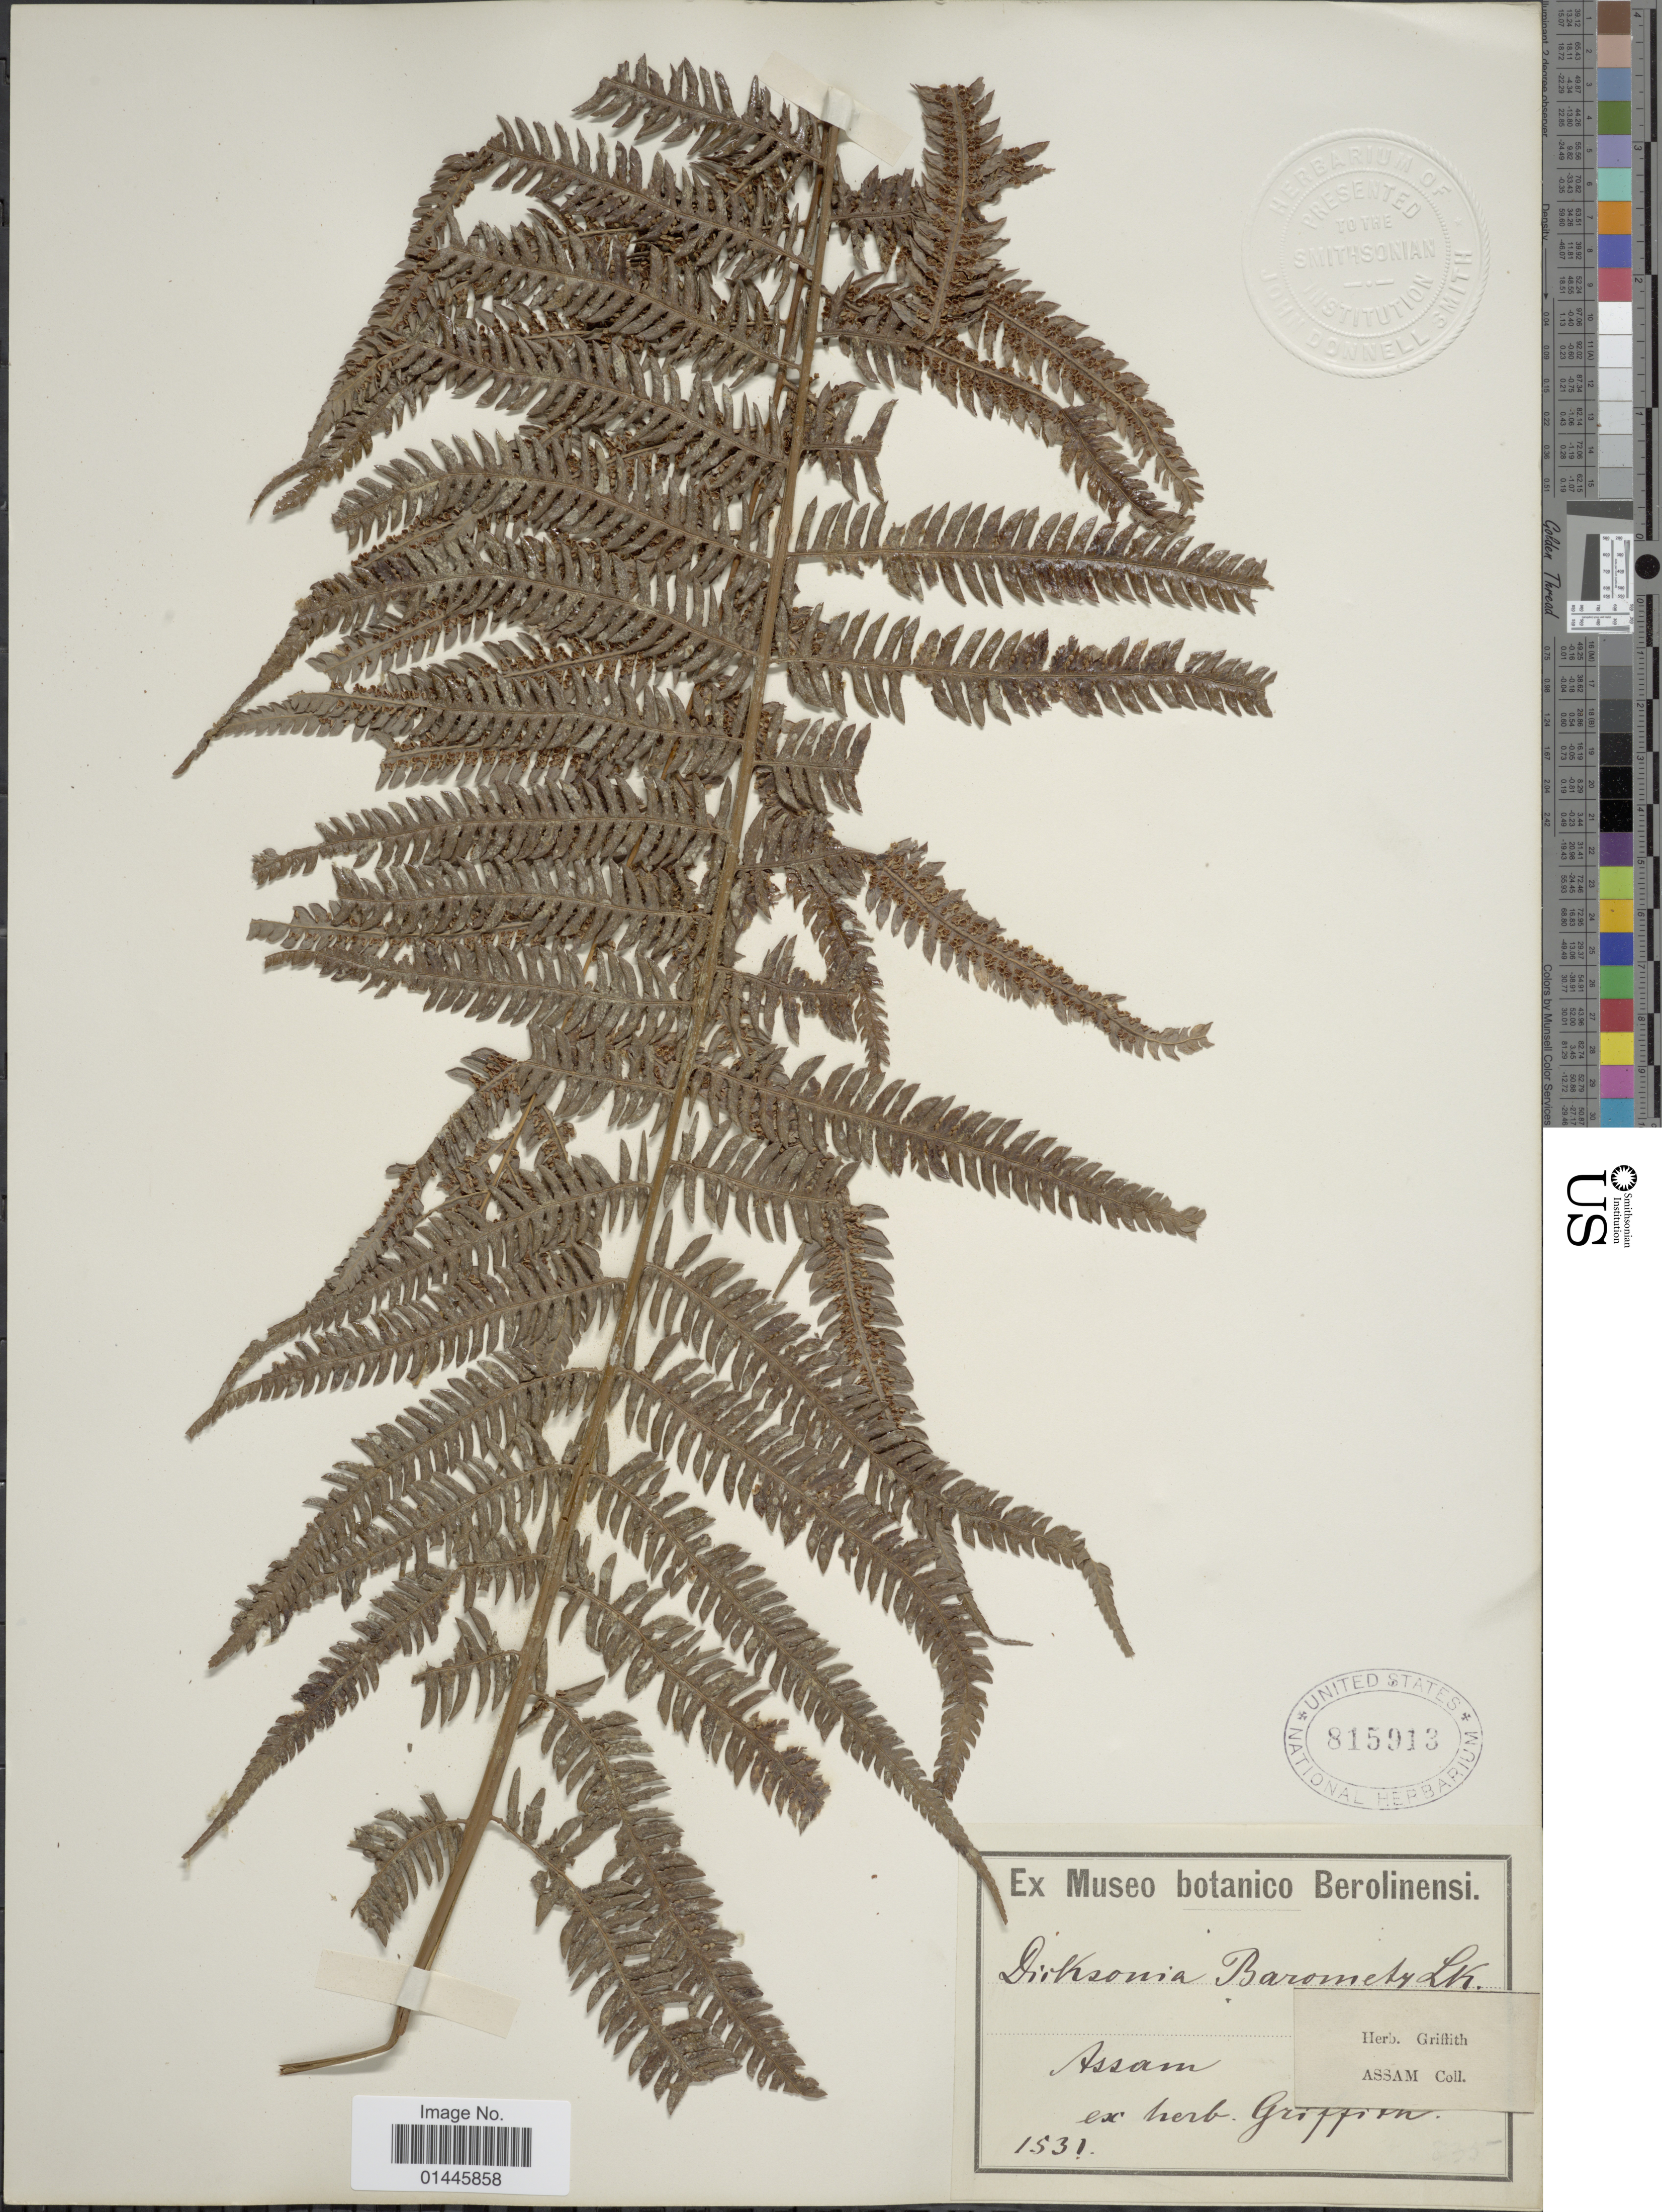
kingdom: Plantae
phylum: Tracheophyta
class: Polypodiopsida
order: Cyatheales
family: Cibotiaceae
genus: Cibotium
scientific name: Cibotium barometz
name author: (L.) J. Sm.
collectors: ex herb. Griffith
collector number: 1531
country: India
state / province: Assam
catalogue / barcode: US 815913